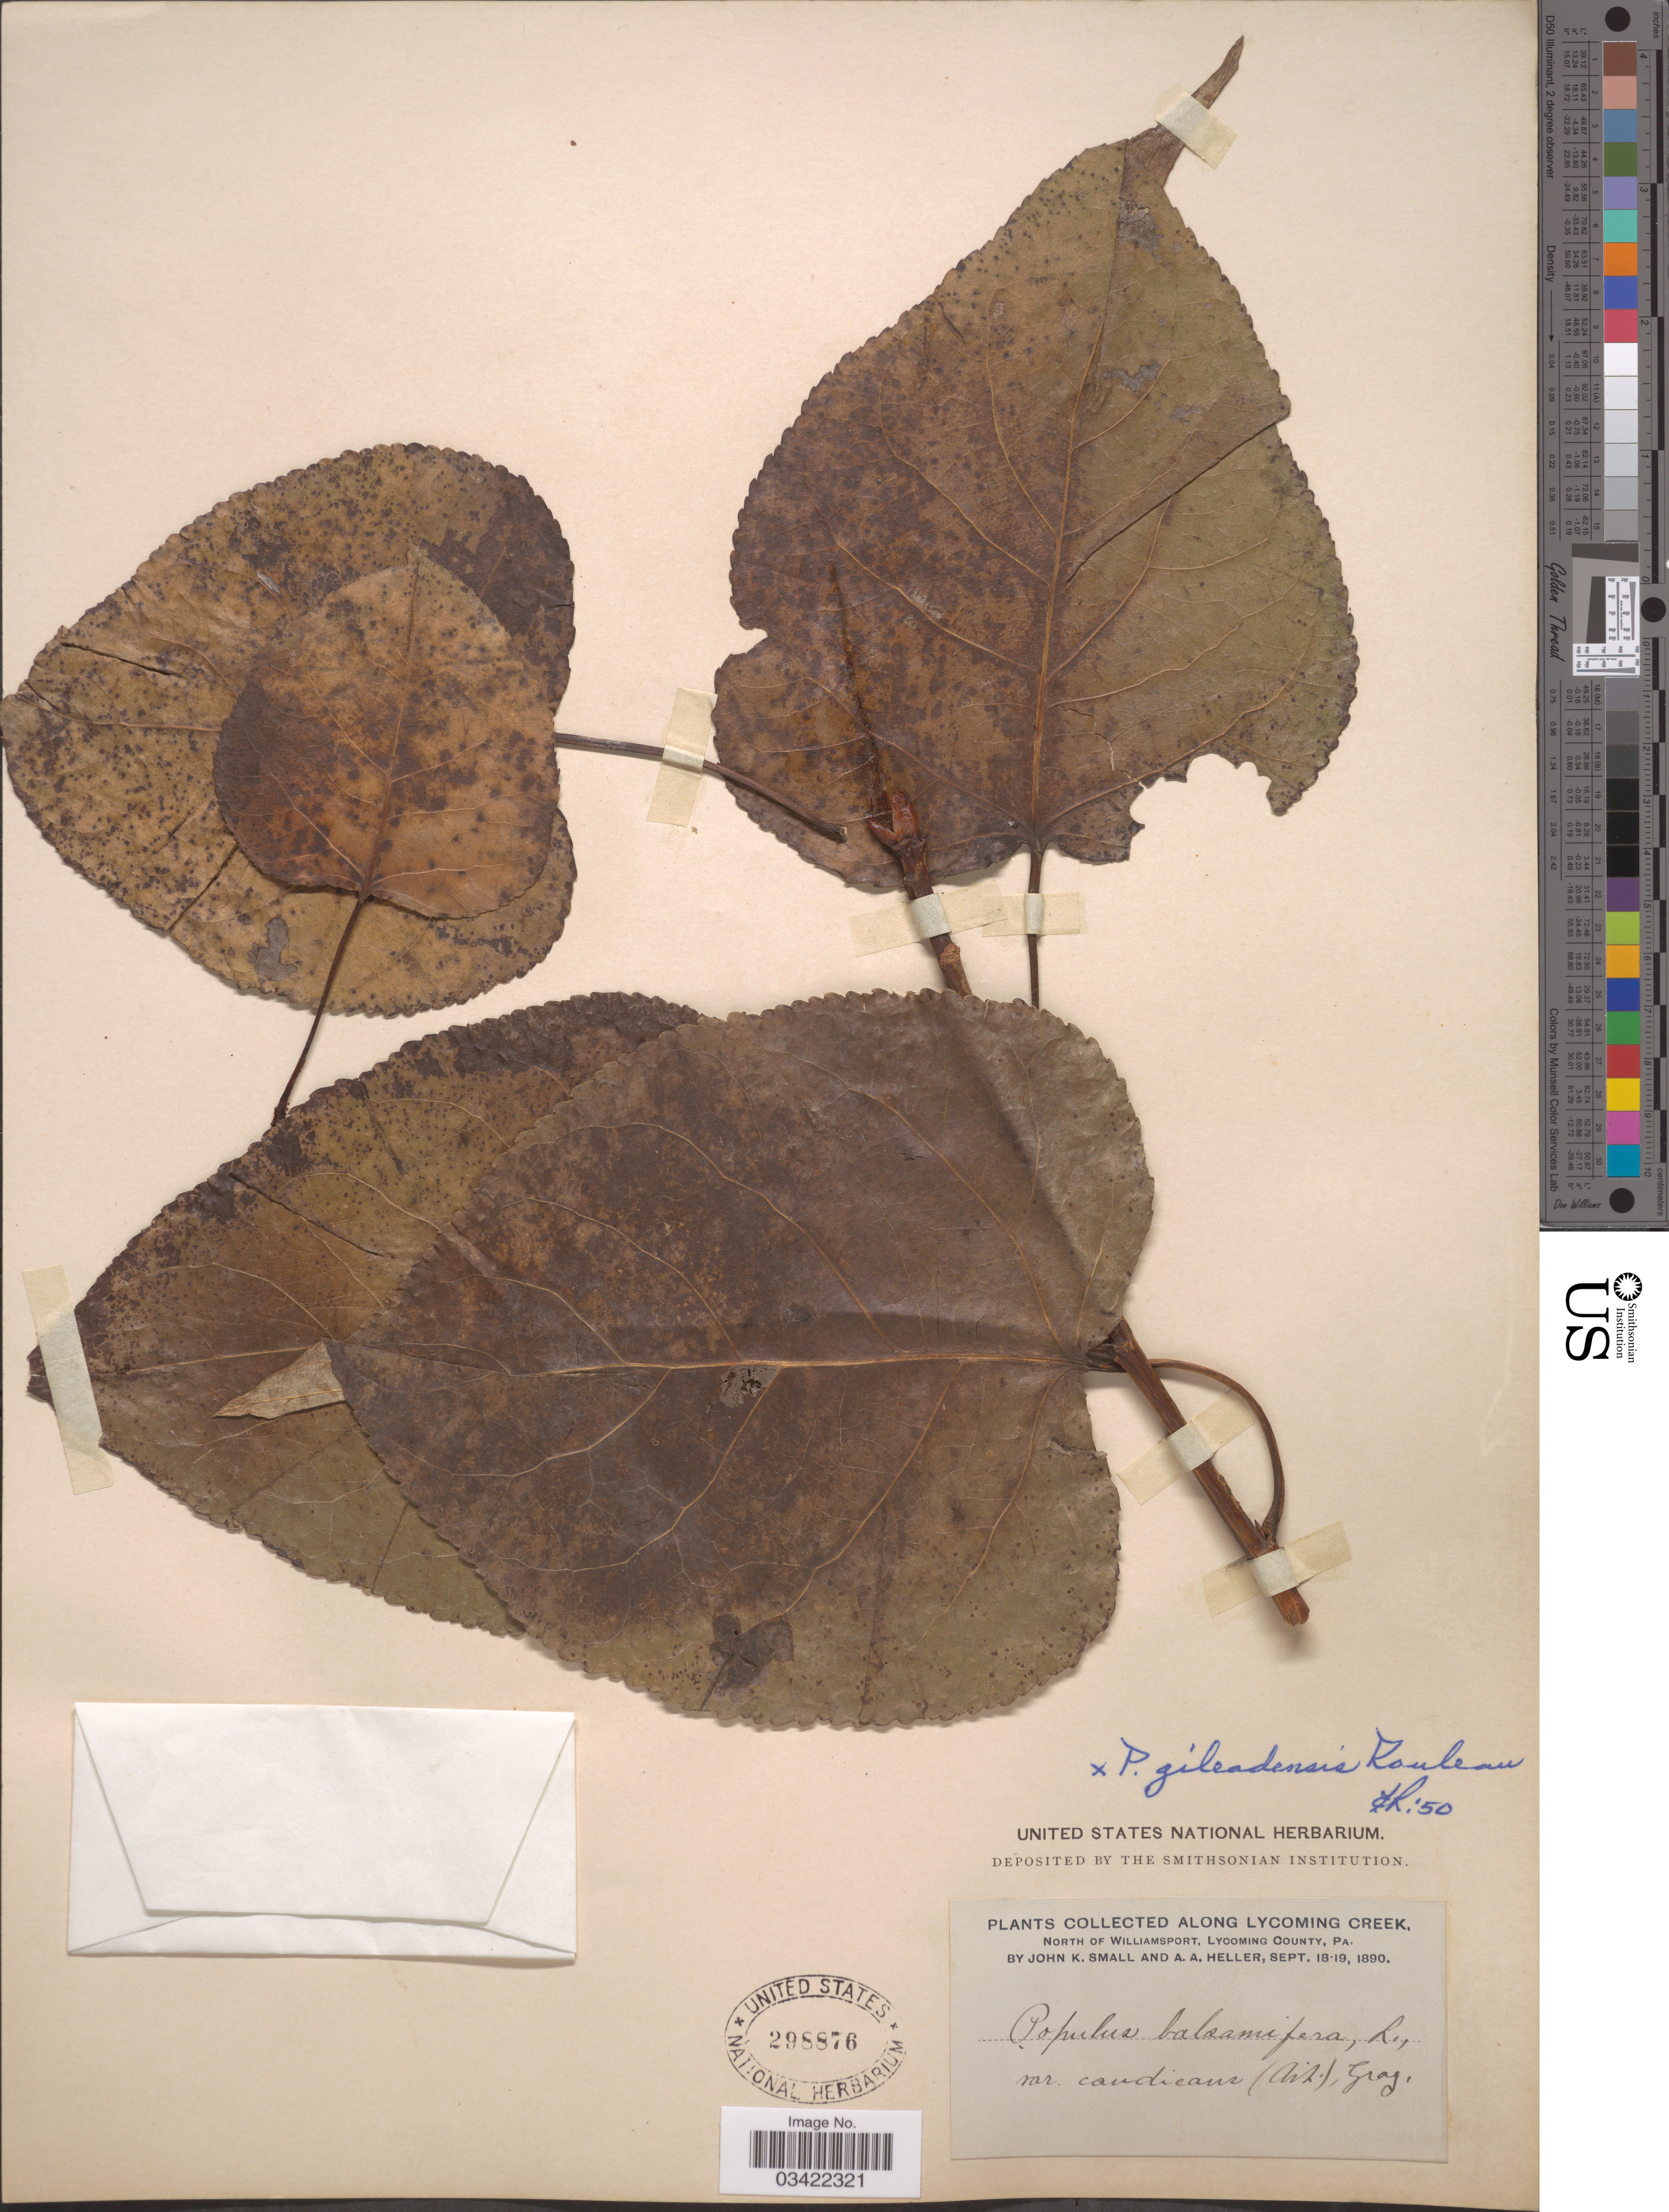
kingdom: Plantae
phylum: Tracheophyta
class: Magnoliopsida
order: Malpighiales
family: Salicaceae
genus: Populus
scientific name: Populus x jackii 'Balm of Gilead'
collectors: J. K. Small & A. A. Heller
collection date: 1890-09-18/1890-09-19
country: United States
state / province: Pennsylvania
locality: Along Lycoming Creek. North of Williamsport, Lycoming County.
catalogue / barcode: US 298876